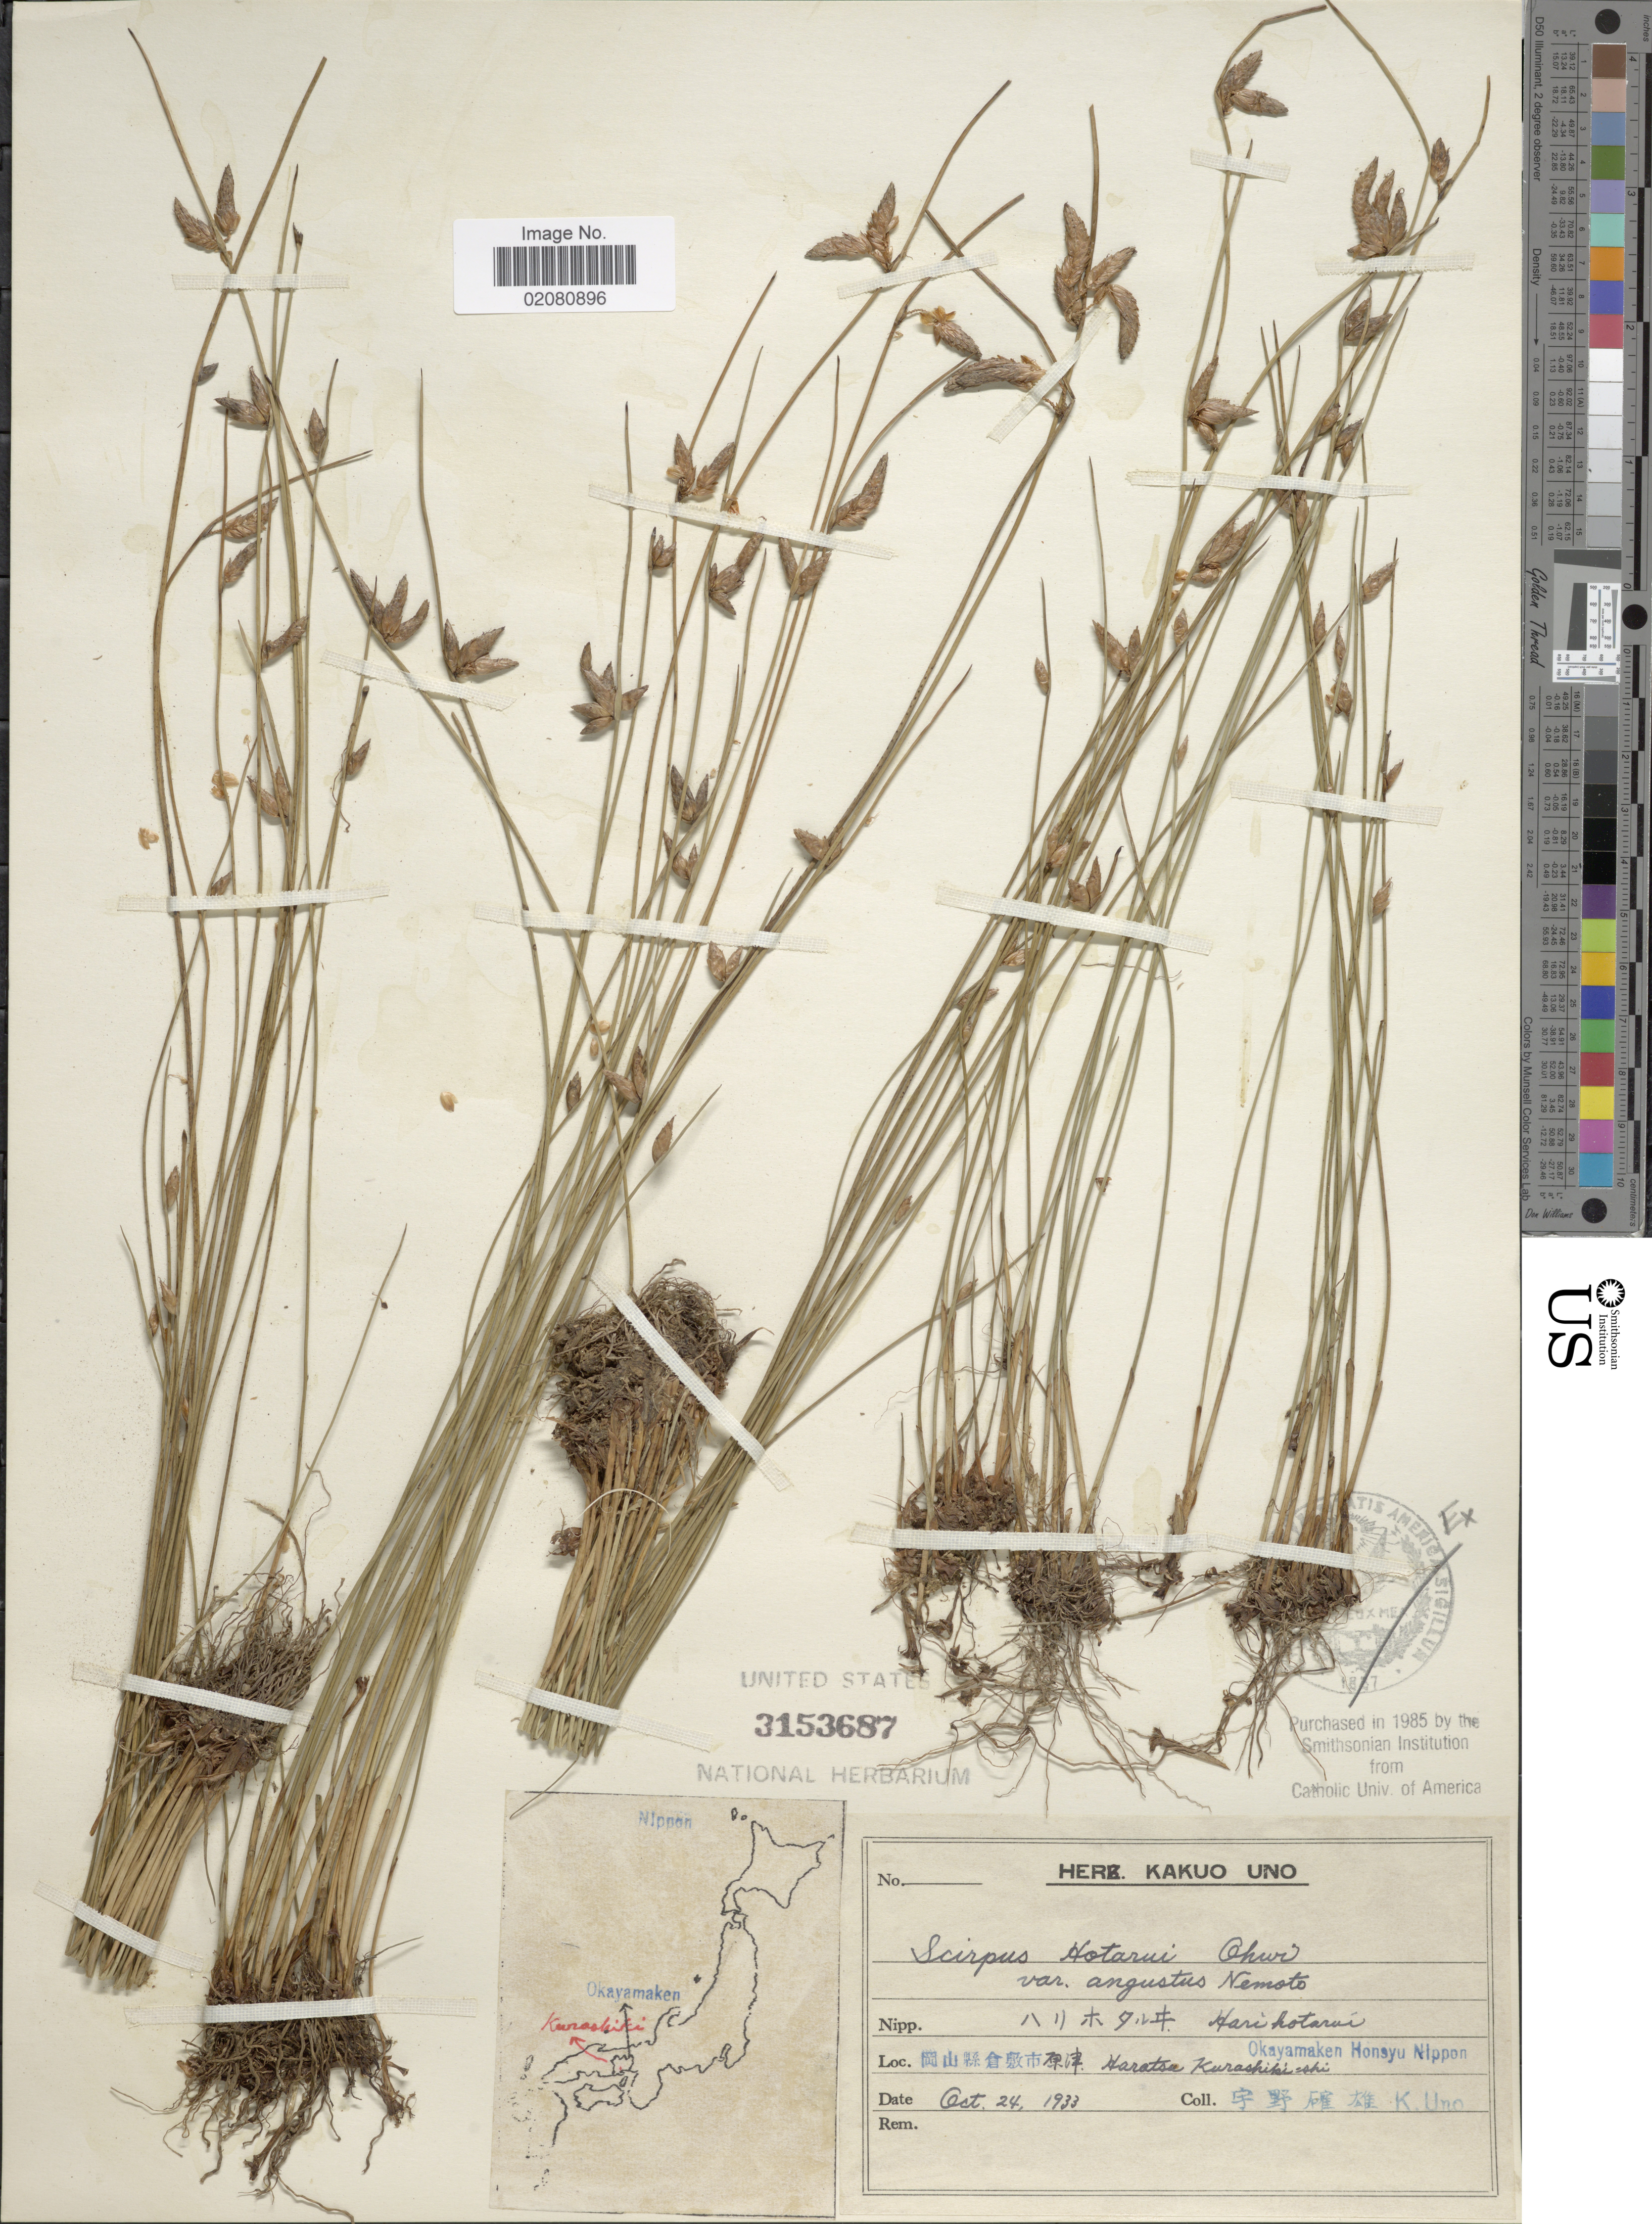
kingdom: Plantae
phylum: Tracheophyta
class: Liliopsida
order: Poales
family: Cyperaceae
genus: Schoenoplectus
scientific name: Schoenoplectus hotarui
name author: (Ohwi) T. Koyama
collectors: K. Uno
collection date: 1933-10-24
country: Japan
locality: Okayamaken, Honsyu, Nippon, Haratsu Kurashiki-shi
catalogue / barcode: US 3153687